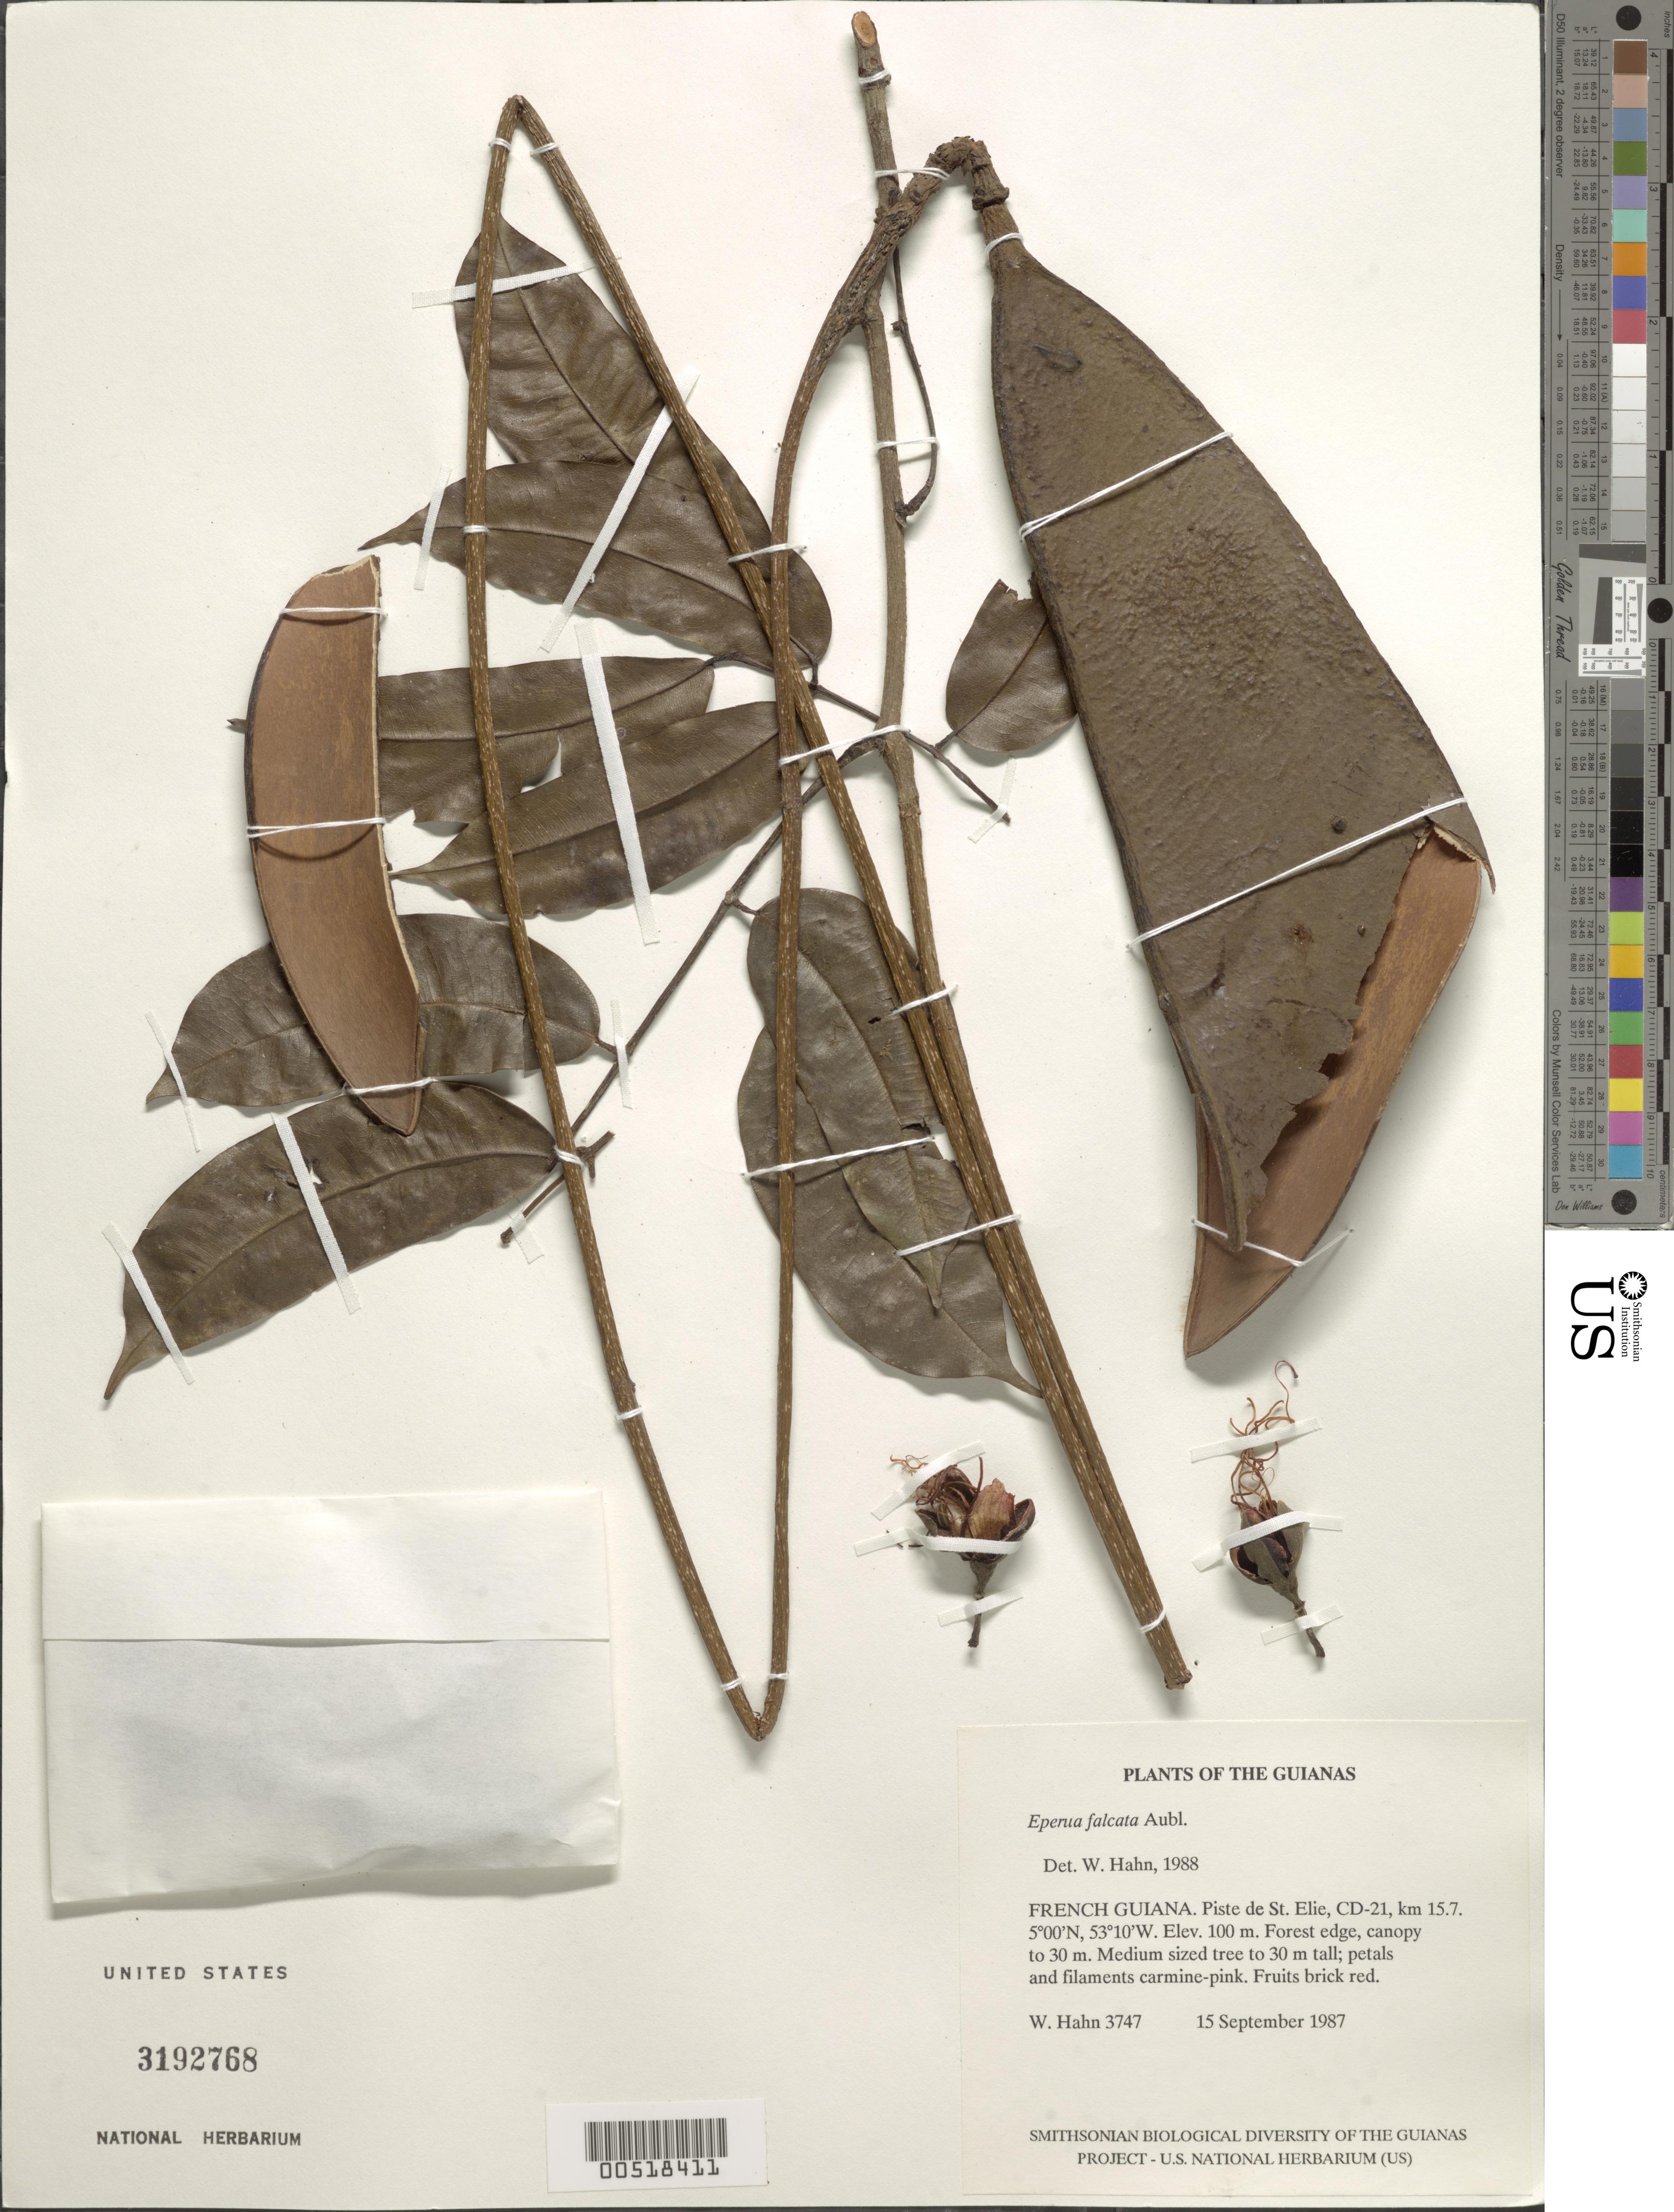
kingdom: Plantae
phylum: Tracheophyta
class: Magnoliopsida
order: Fabales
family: Fabaceae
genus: Eperua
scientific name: Eperua falcata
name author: Aubl.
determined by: Hahn, William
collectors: W. Hahn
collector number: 3747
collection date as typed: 15 September 1987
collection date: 1987-09-15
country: French Guiana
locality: Piste de St. Elie, CD-21, km 15.7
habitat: Forest edge, canopy to 30 m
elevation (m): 100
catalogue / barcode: US 3192768